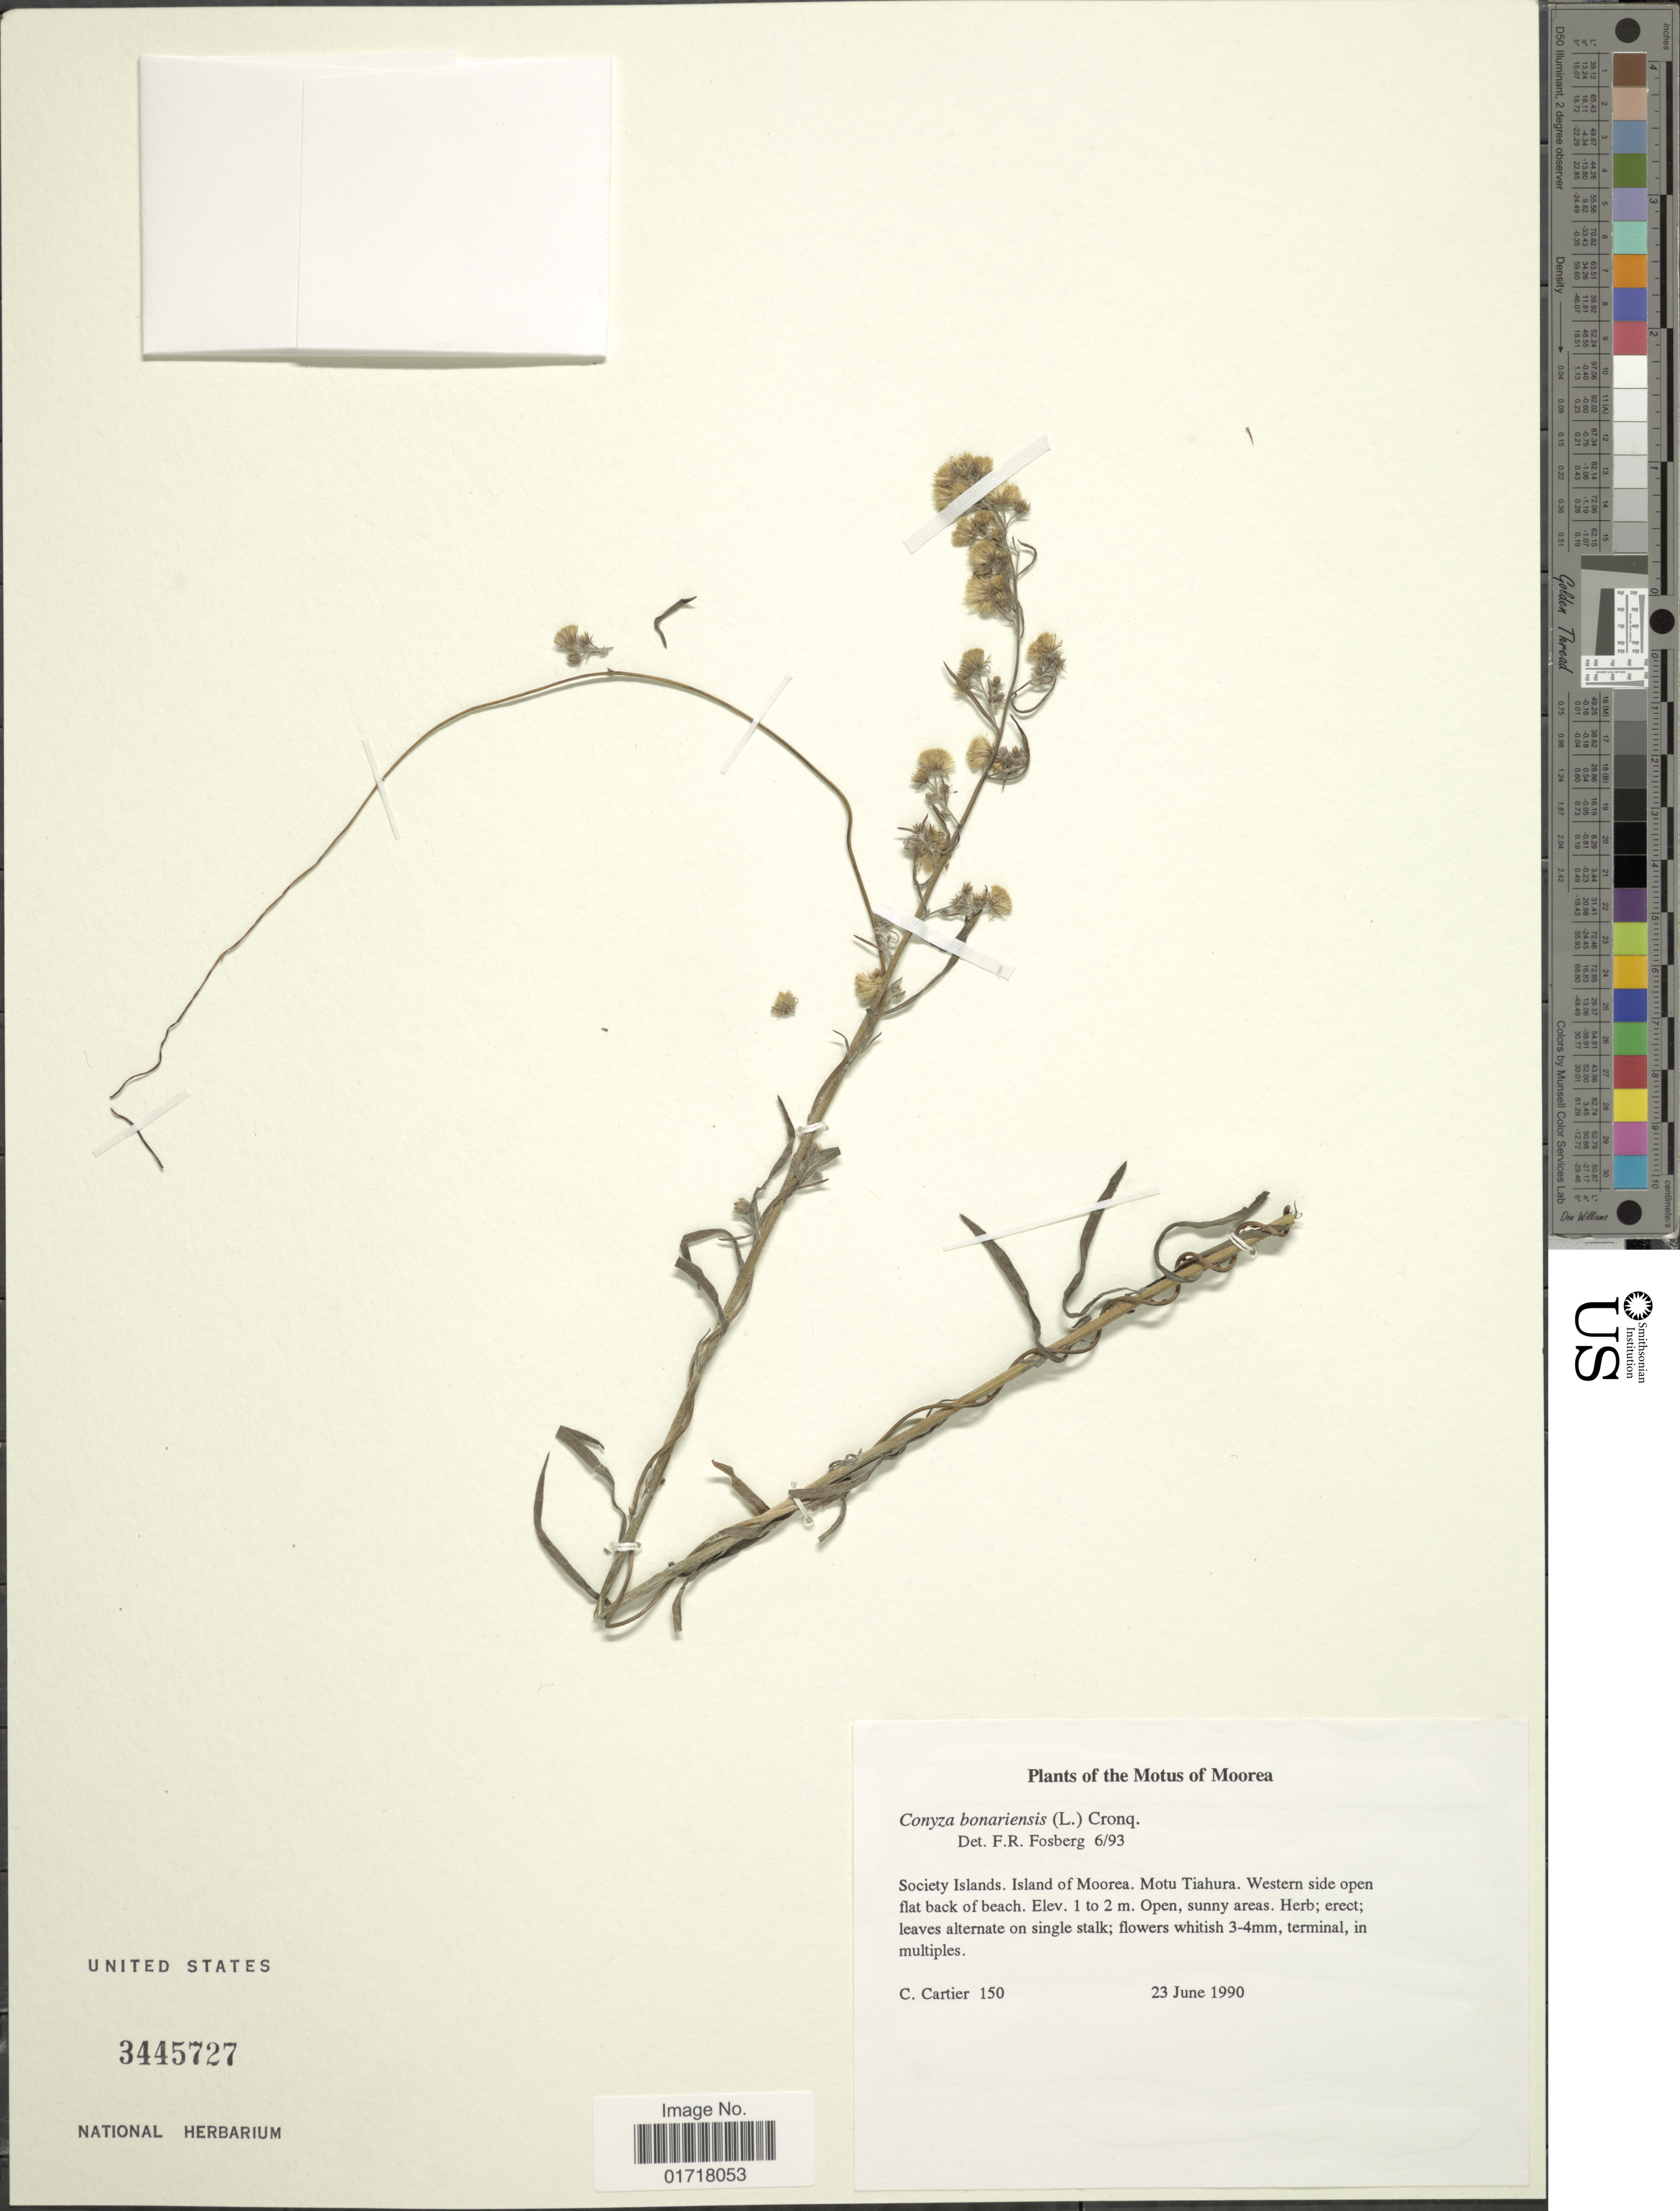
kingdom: Plantae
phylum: Tracheophyta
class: Magnoliopsida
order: Asterales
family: Asteraceae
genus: Erigeron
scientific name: Erigeron bonariensis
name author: L.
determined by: Wagner, W. L., (BOT), Smithsonian Institution - National Museum of Natural History (UNITED STATES)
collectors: C. Cartier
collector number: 150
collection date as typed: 23 Jun 1990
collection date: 1990-06-23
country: French Polynesia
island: Moorea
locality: Western side open flat back of beach, Tiahura [Society Is.]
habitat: Open, sunny areas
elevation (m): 1